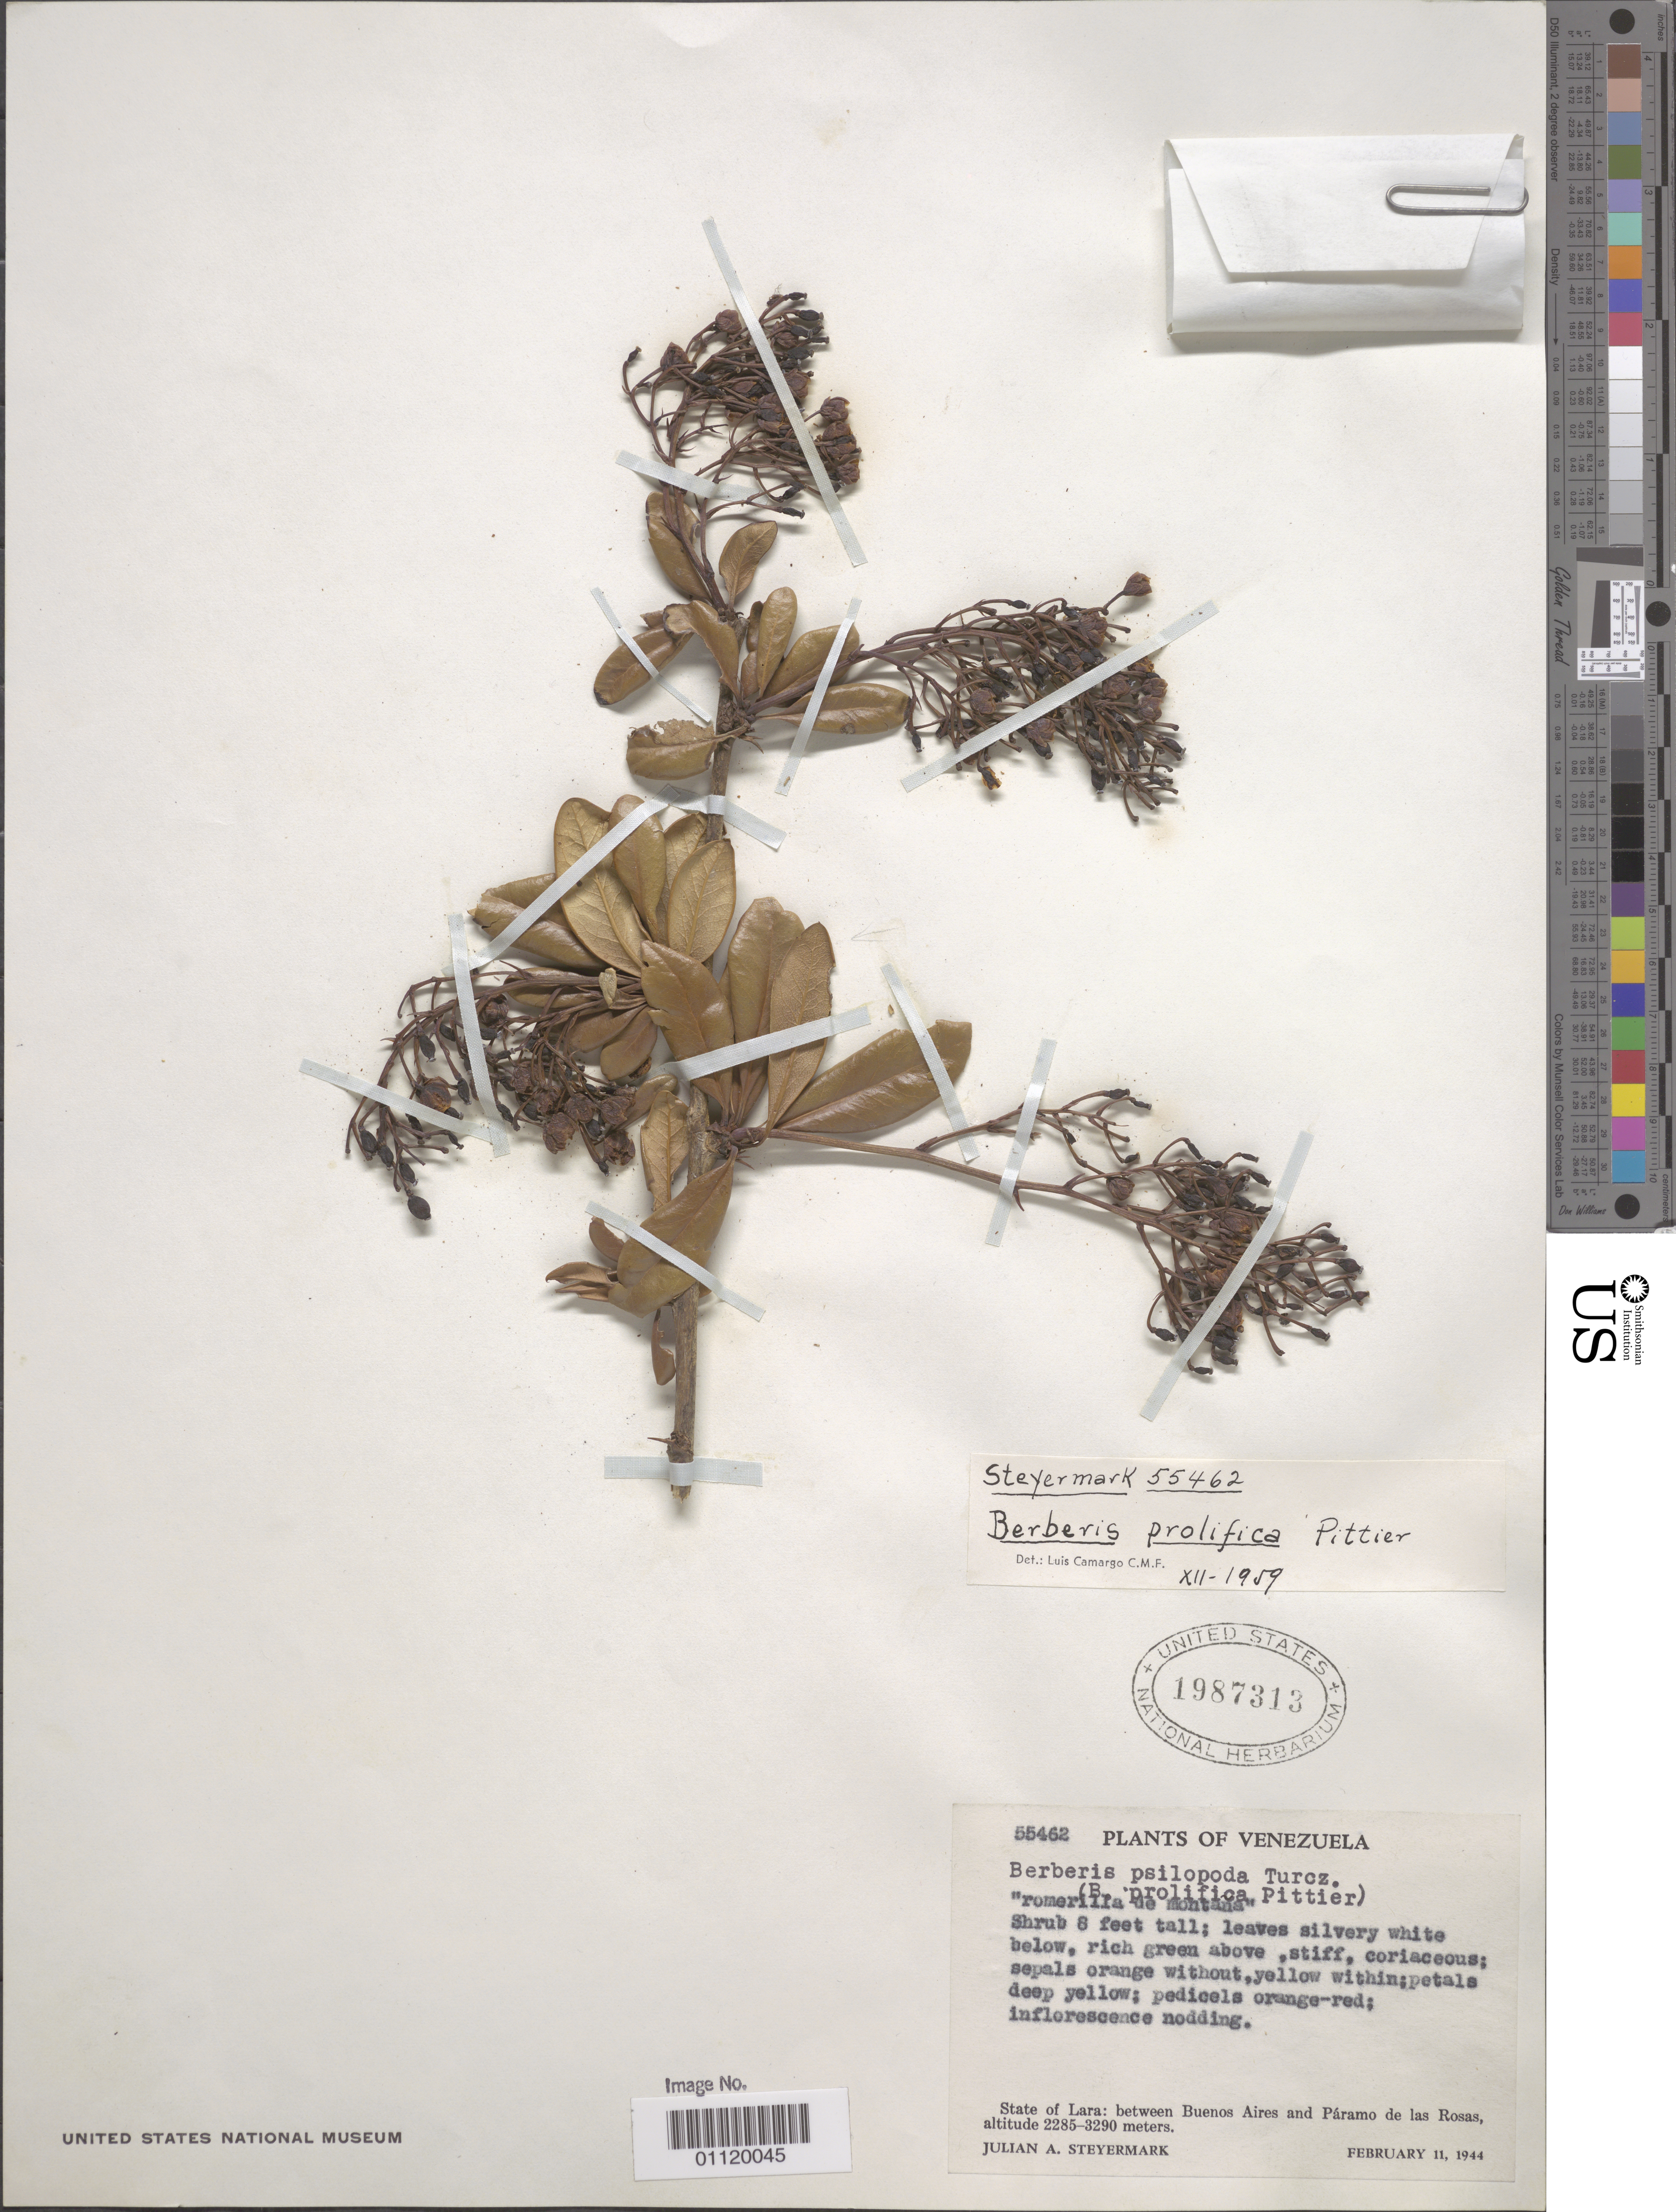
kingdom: Plantae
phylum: Tracheophyta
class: Magnoliopsida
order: Ranunculales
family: Berberidaceae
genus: Berberis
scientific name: Berberis prolifica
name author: Pittier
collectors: J. Steyermark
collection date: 1944-02-11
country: Venezuela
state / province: Lara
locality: Between Buenos Aires and Paramo de las Rosas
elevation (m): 2285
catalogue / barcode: US 1987313